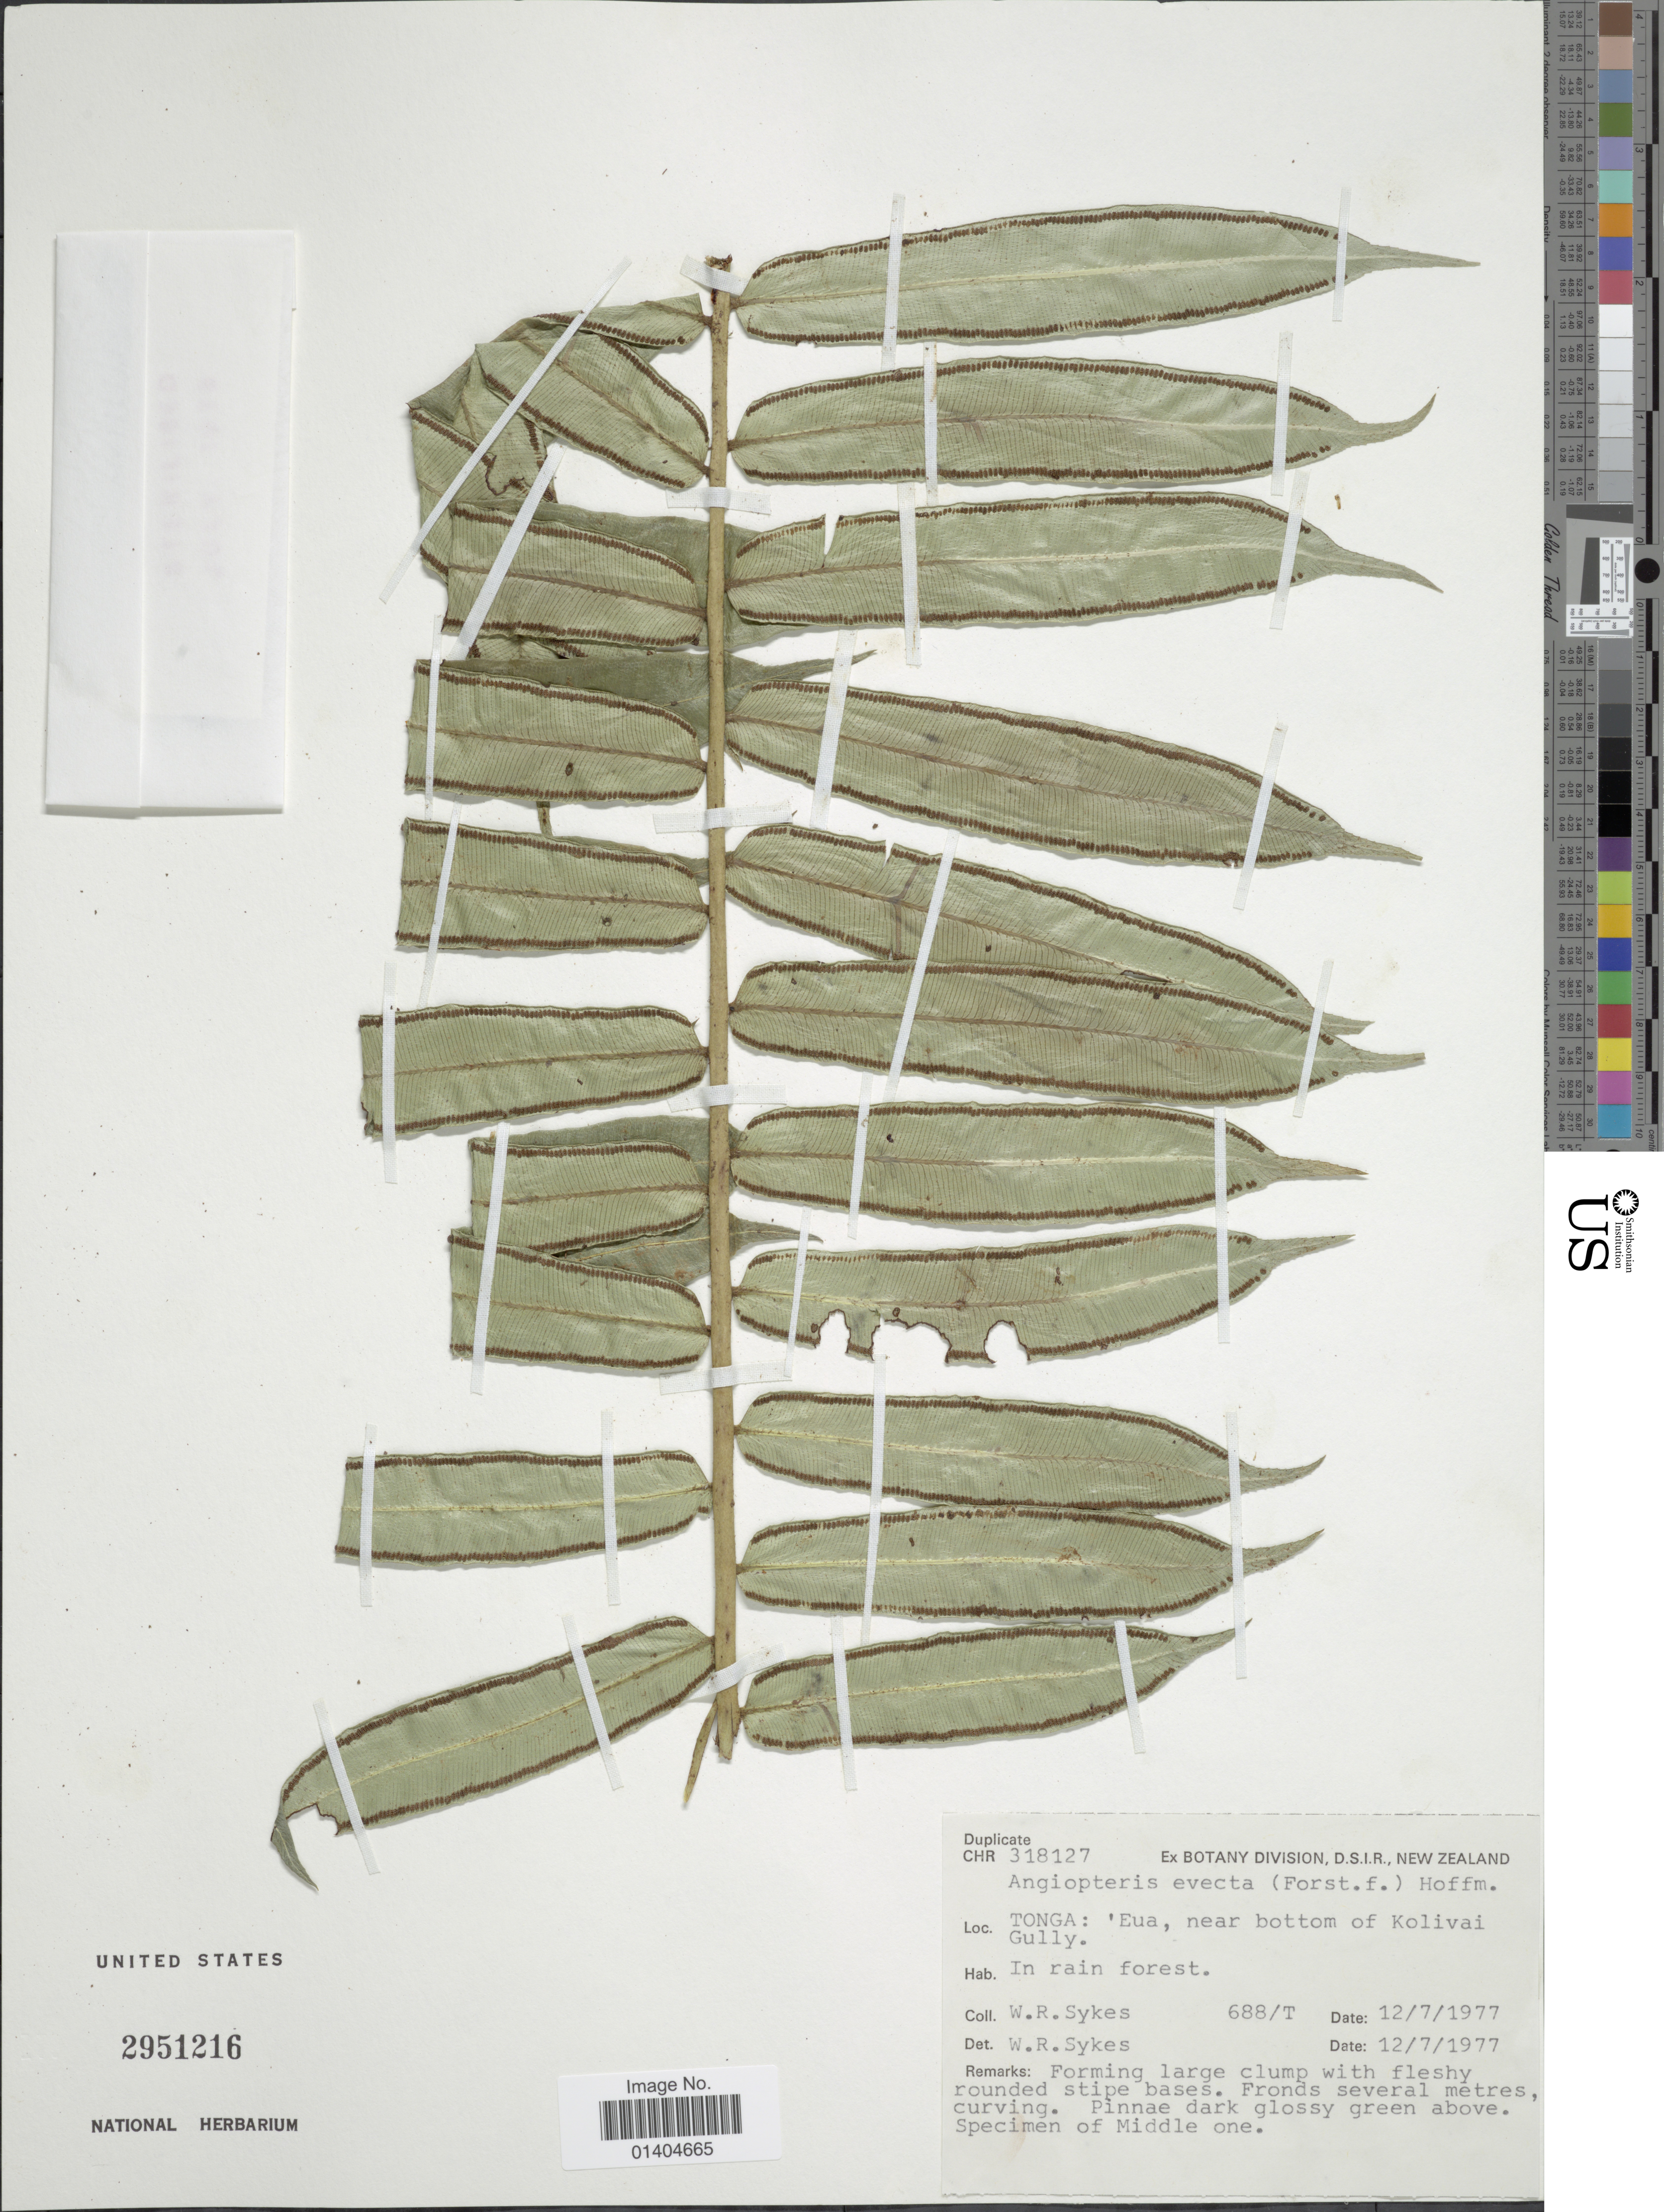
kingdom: Plantae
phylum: Tracheophyta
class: Polypodiopsida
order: Marattiales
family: Marattiaceae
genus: Angiopteris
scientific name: Angiopteris evecta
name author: (G. Forst.) Hoffm.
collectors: W. R. Sykes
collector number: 688/T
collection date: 1977-07-12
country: Tonga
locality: Eua, near bottom of Kolivai Gully.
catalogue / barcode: US 2951216